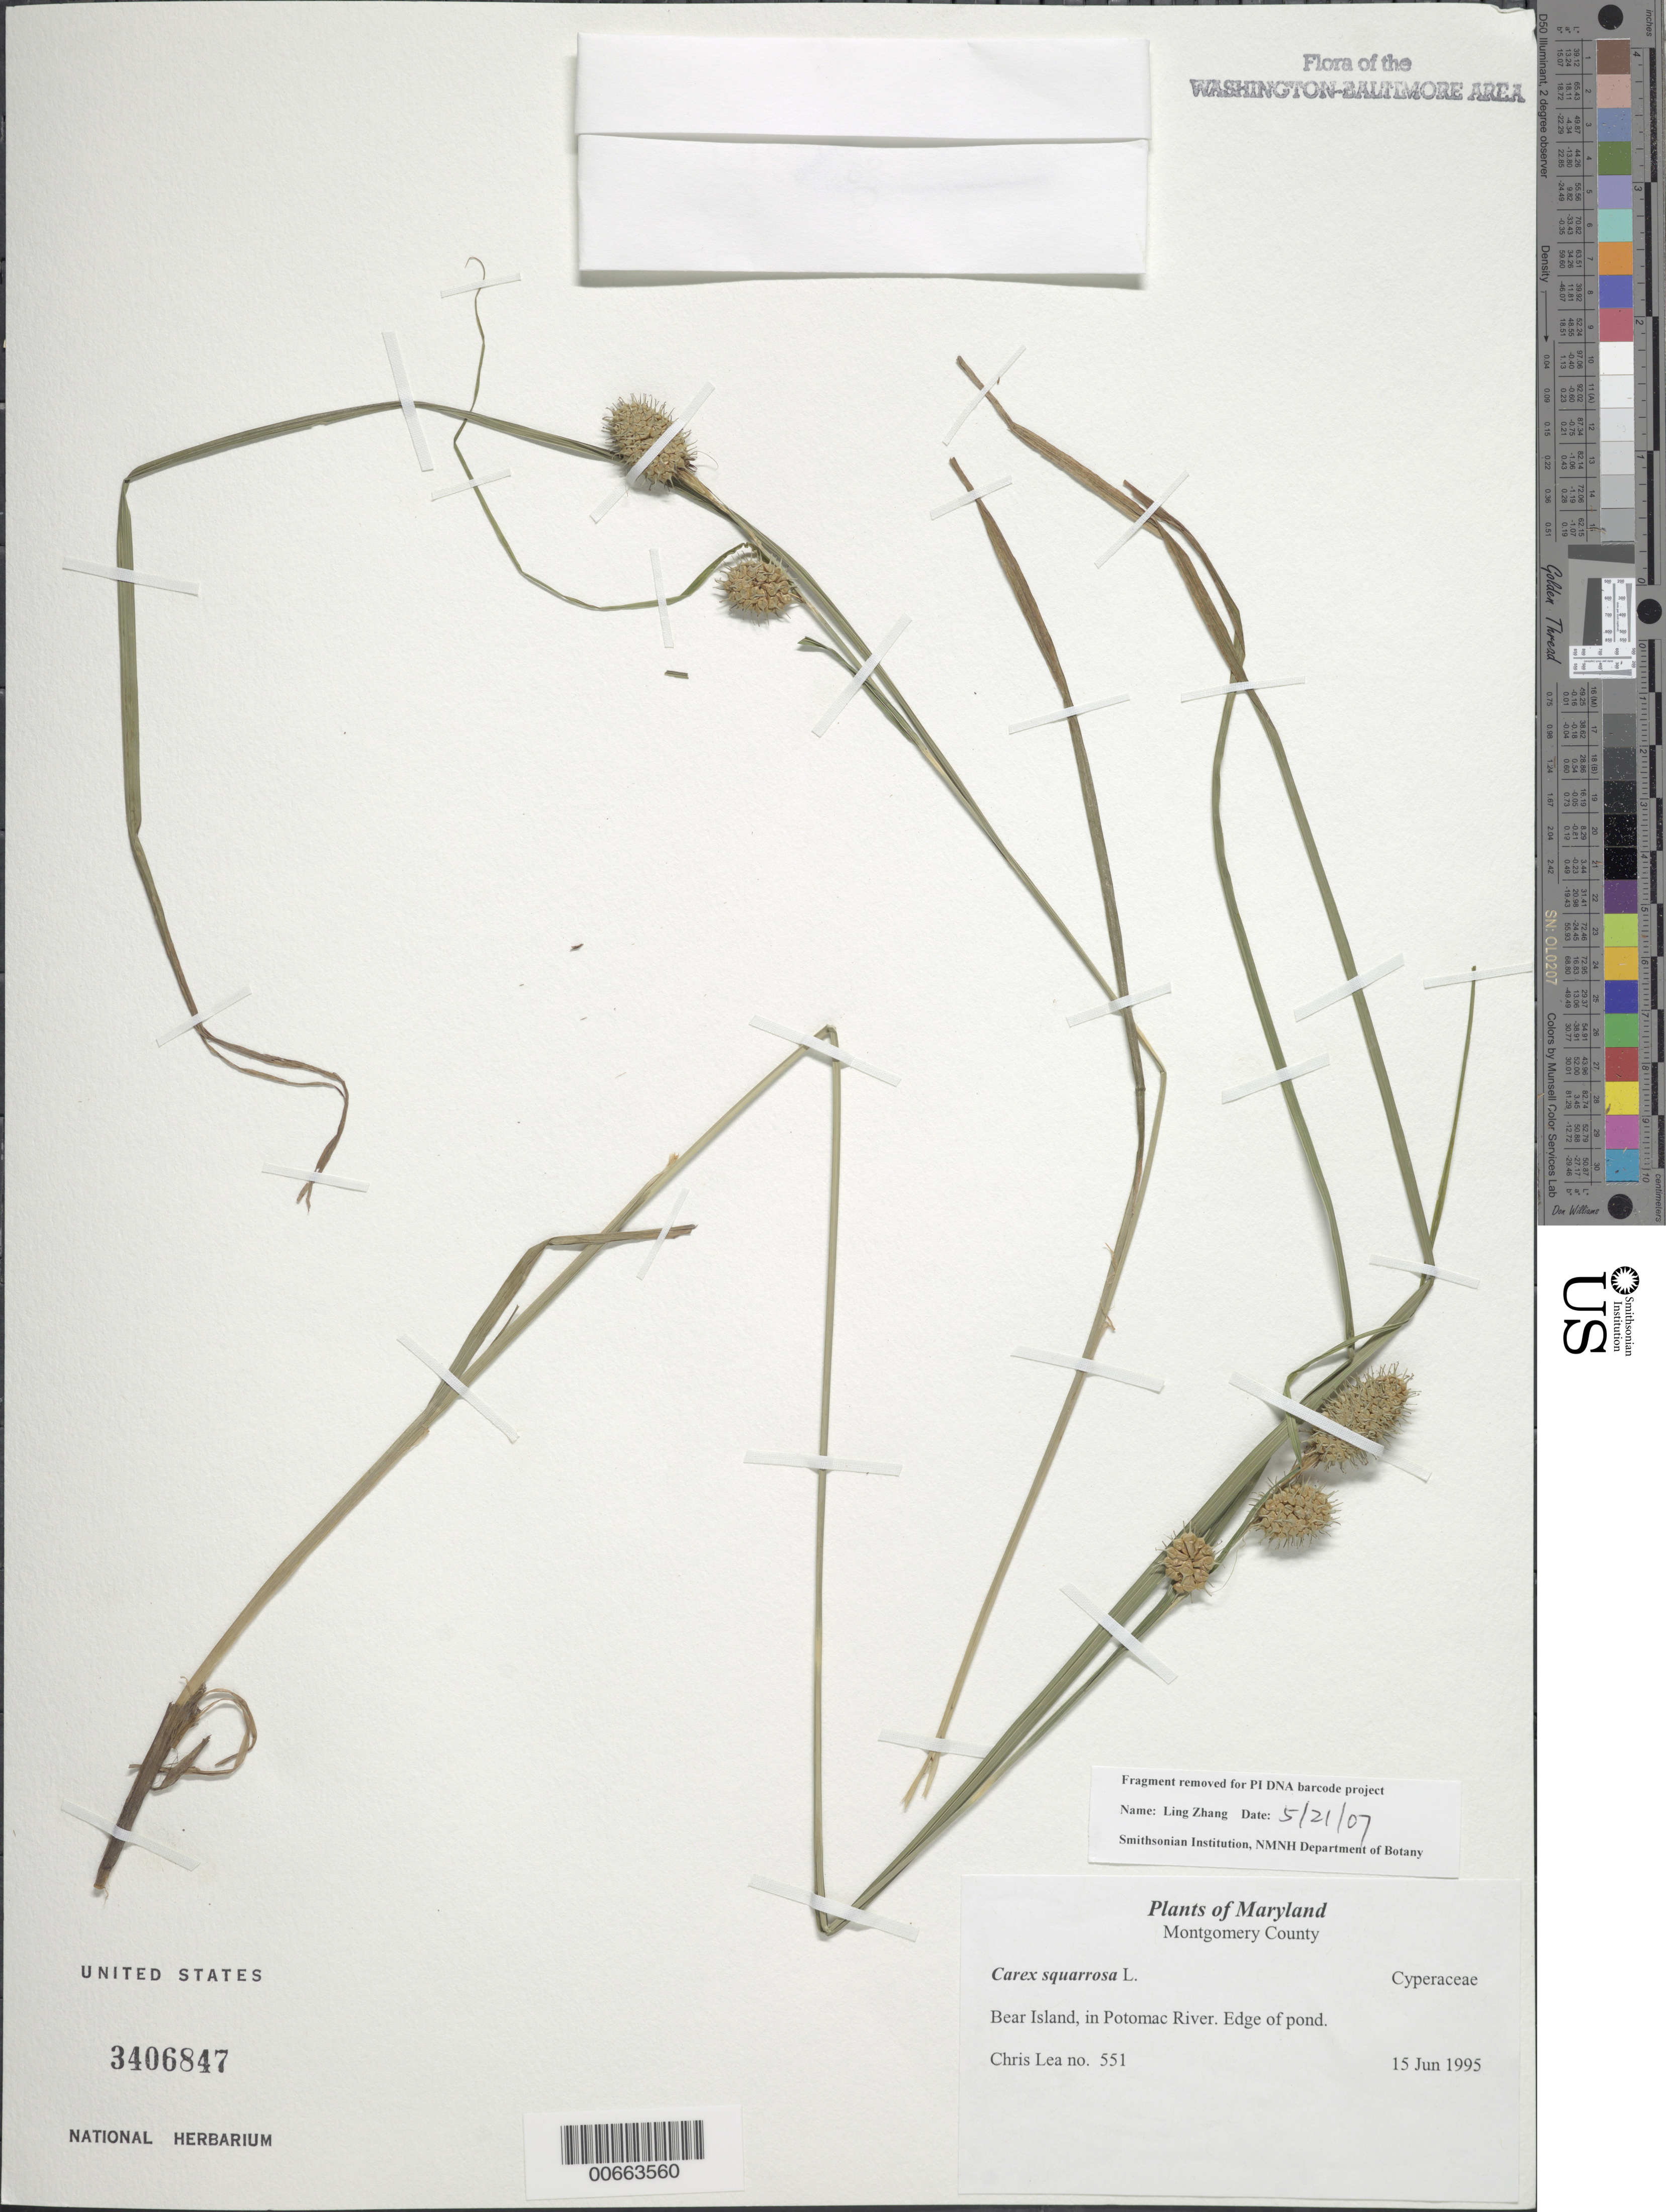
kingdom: Plantae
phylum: Tracheophyta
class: Liliopsida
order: Poales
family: Cyperaceae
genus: Carex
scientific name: Carex squarrosa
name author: L.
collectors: C. Lea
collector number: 551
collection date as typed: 15 Jun 1995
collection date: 1995-06-15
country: United States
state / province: Maryland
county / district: Montgomery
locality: Bear Island, in Potomac River.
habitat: Edge of pond.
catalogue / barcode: US 3406847